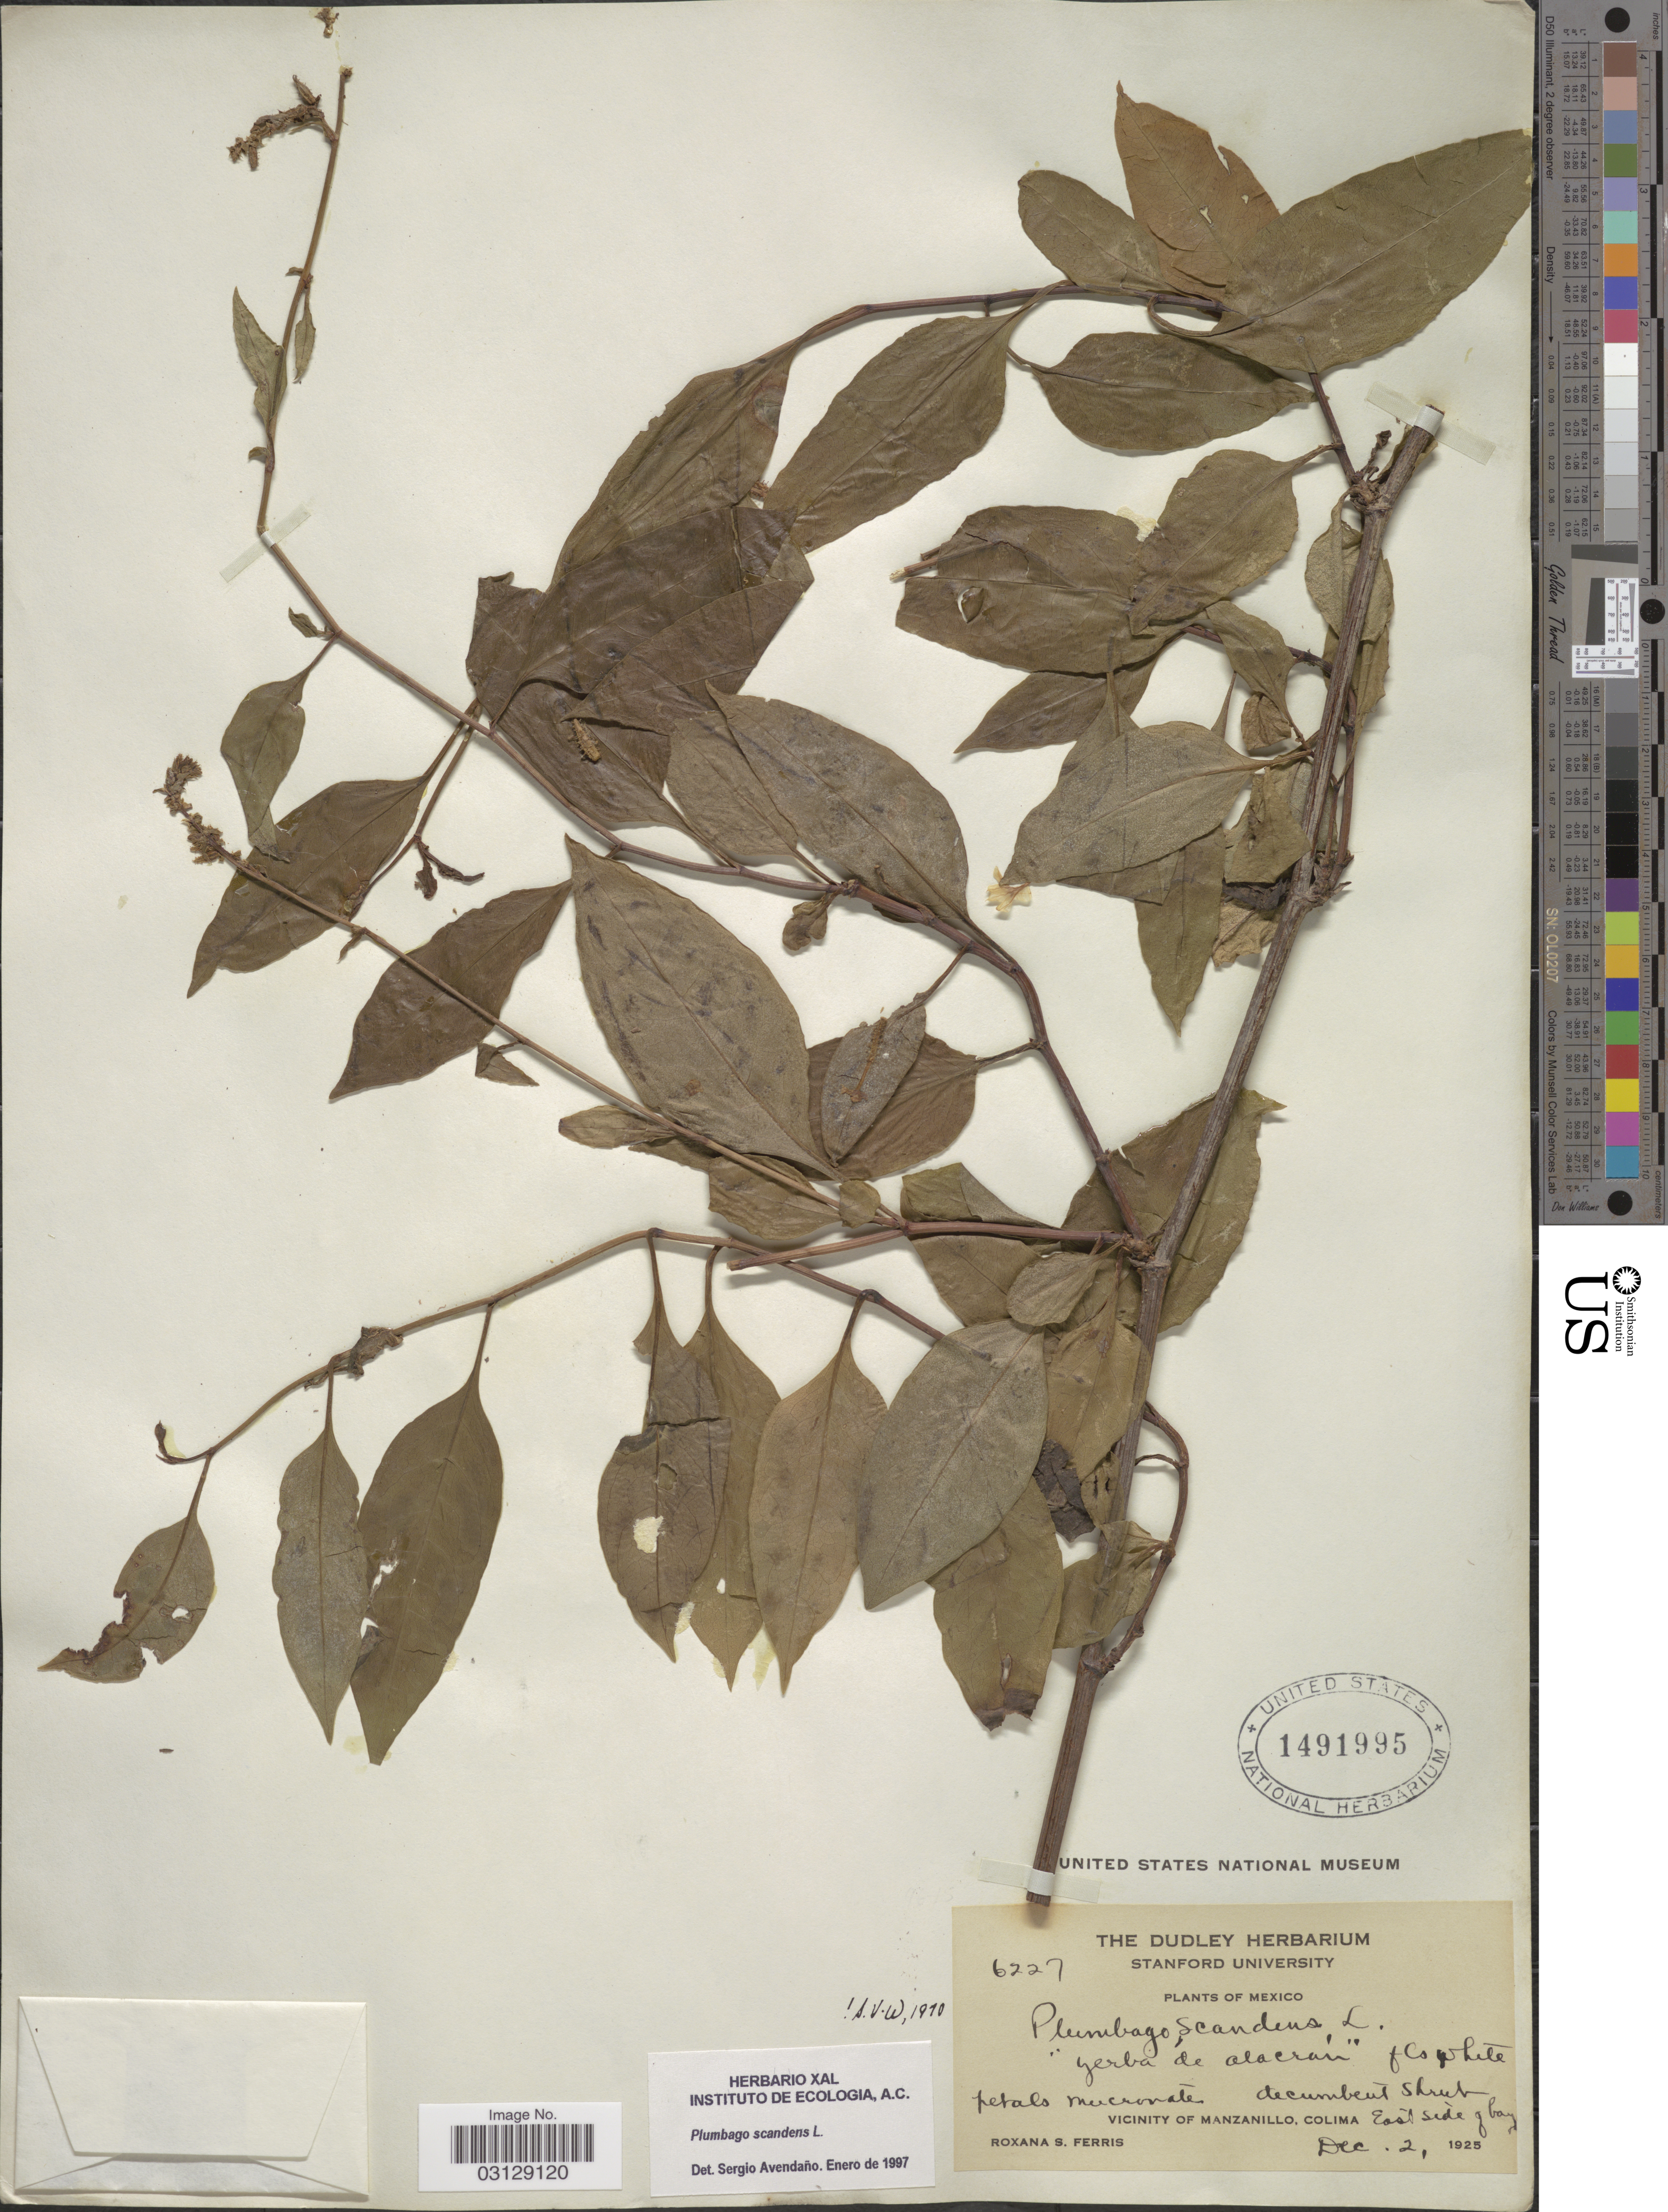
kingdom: Plantae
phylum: Tracheophyta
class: Magnoliopsida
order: Caryophyllales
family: Plumbaginaceae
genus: Plumbago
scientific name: Plumbago scandens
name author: L.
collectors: R. S. Ferris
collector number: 6227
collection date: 1925-12-02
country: Mexico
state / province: Colima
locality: Vicinity of Manzanillo. East side of bay.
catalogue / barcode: US 1491995